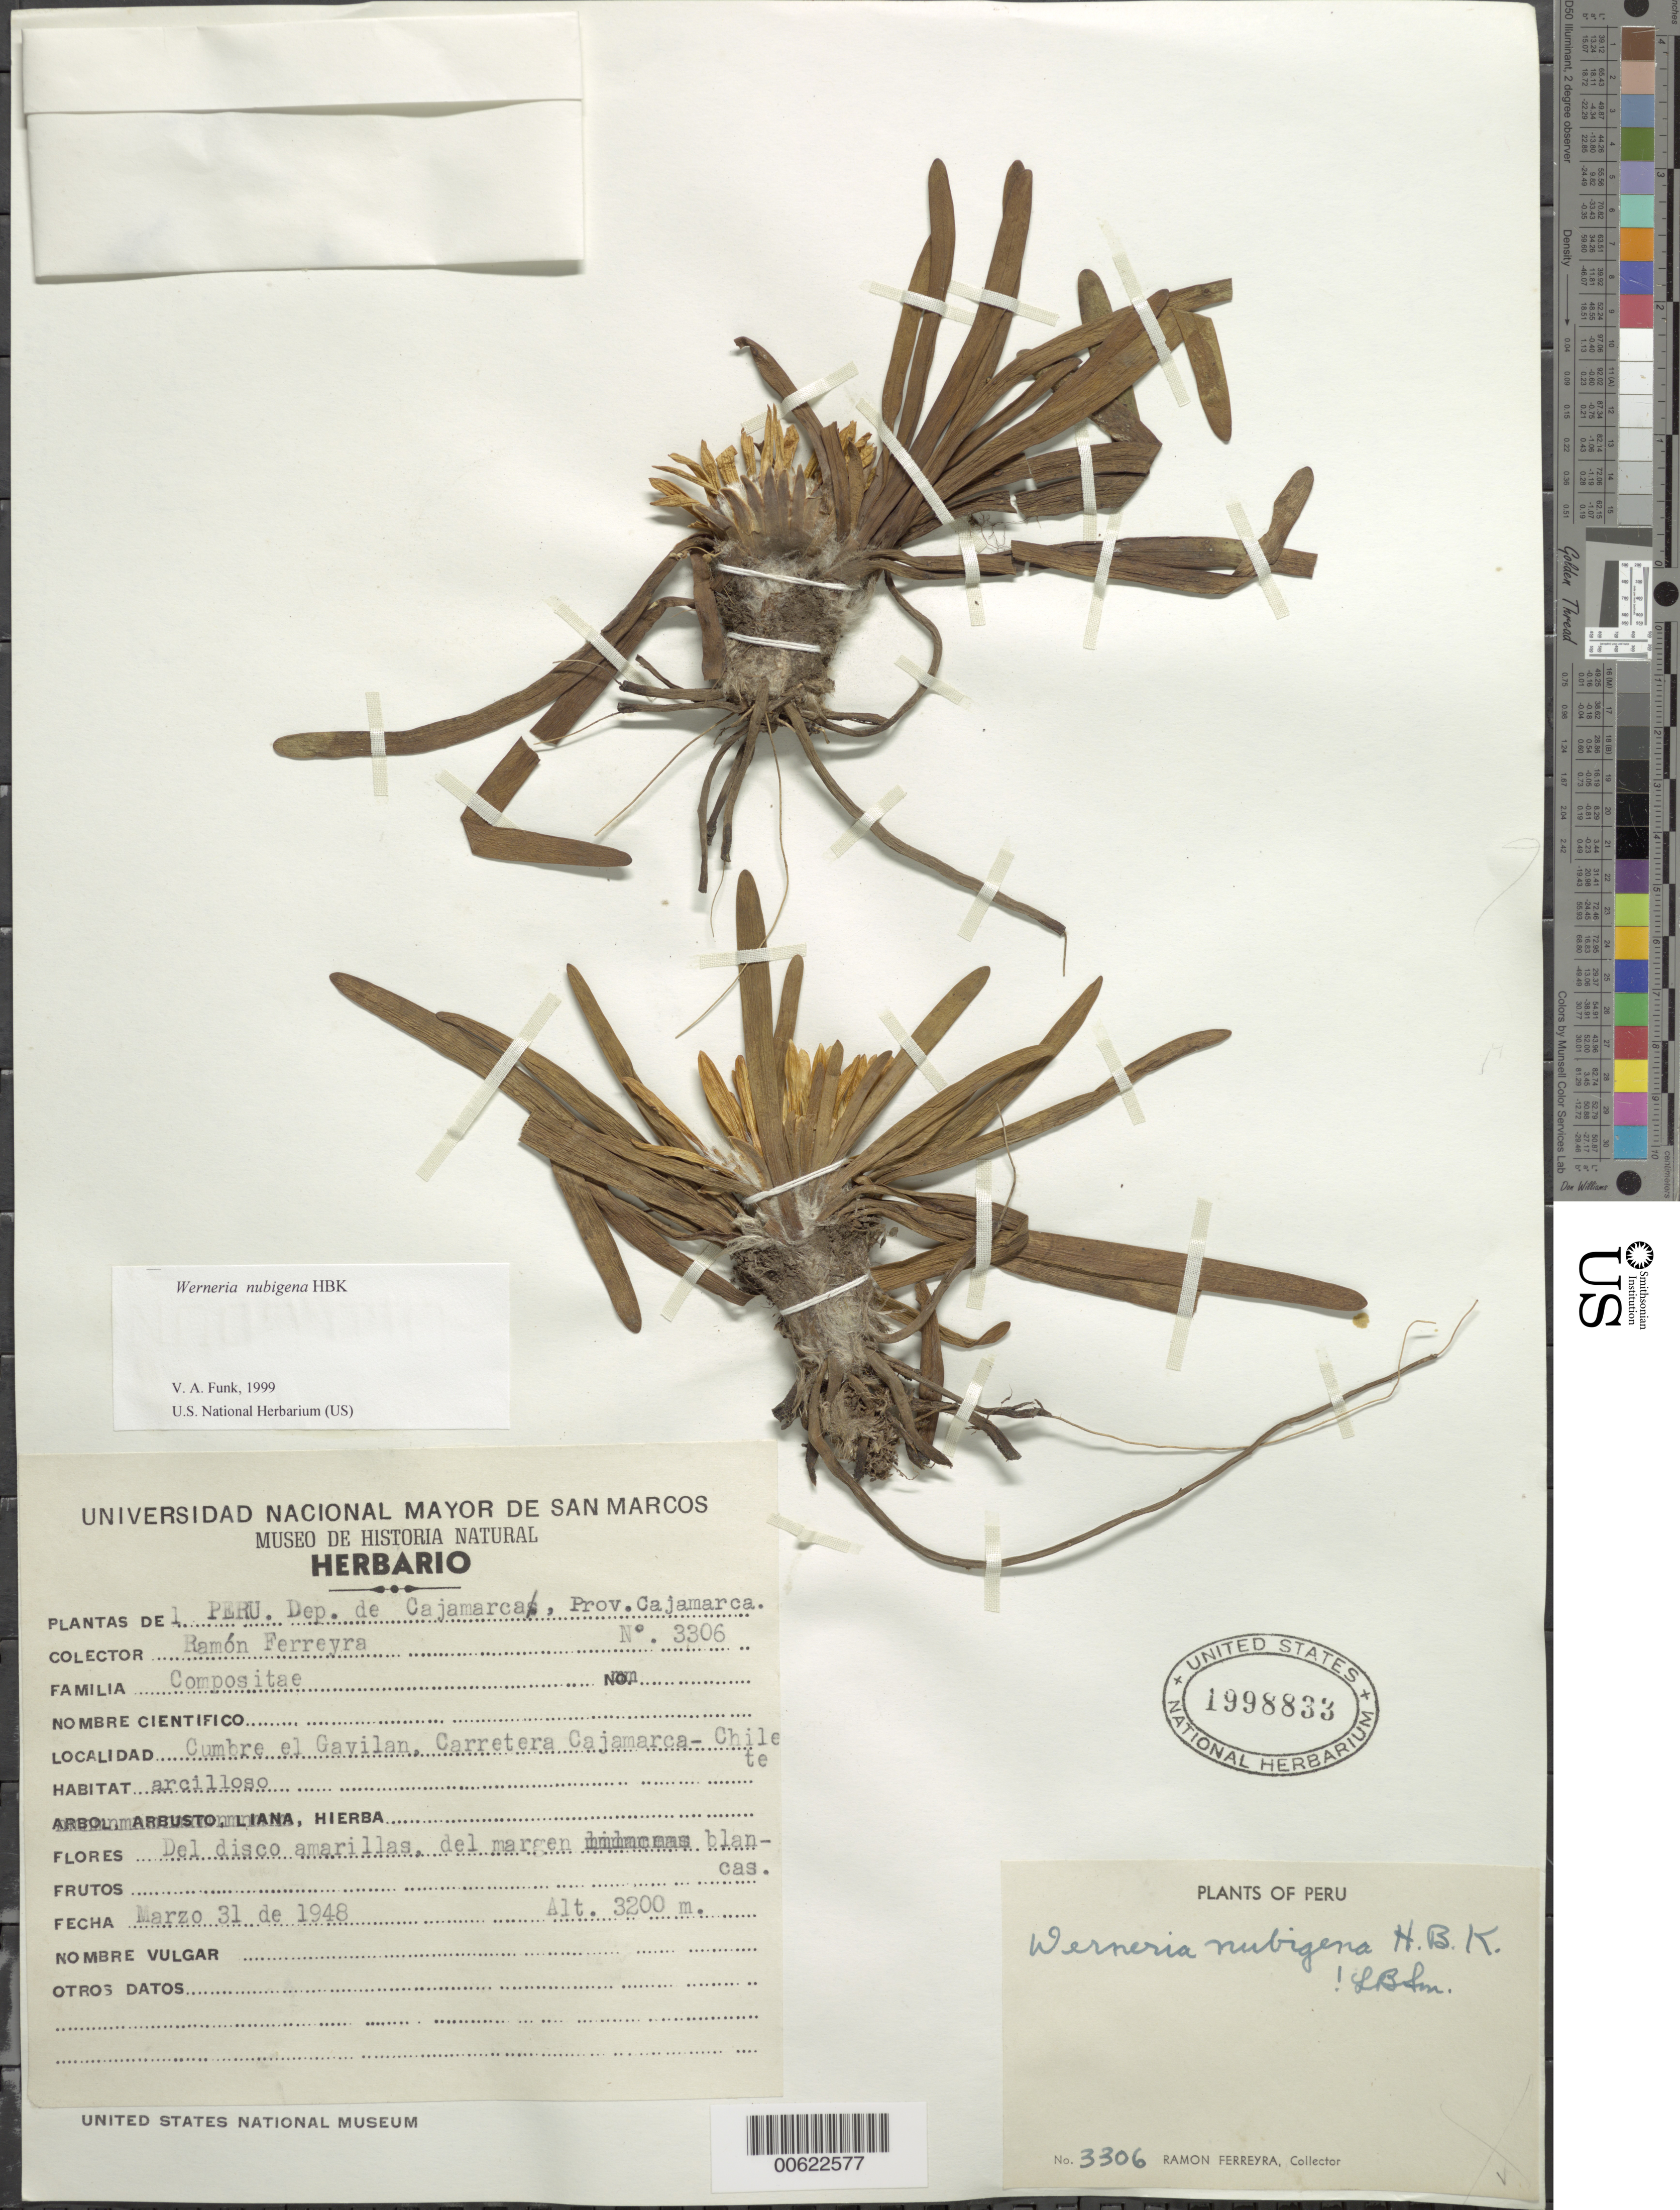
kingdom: Plantae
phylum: Tracheophyta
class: Magnoliopsida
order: Asterales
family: Asteraceae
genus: Werneria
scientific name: Werneria nubigena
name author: Kunth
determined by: Funk, Vicki A., (BOT), Smithsonian Institution - National Museum of Natural History (UNITED STATES)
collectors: R. A. Ferreyra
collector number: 3306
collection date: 1948-03-31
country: Peru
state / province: Cajamarca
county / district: Cajamarca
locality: Cumbre el Gavilan, Carretera Cajamarca-Chilete. Habitat: arcillosa [city of Cajamarca = 7 10S, 78 31W]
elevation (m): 3200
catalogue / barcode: US 1998833